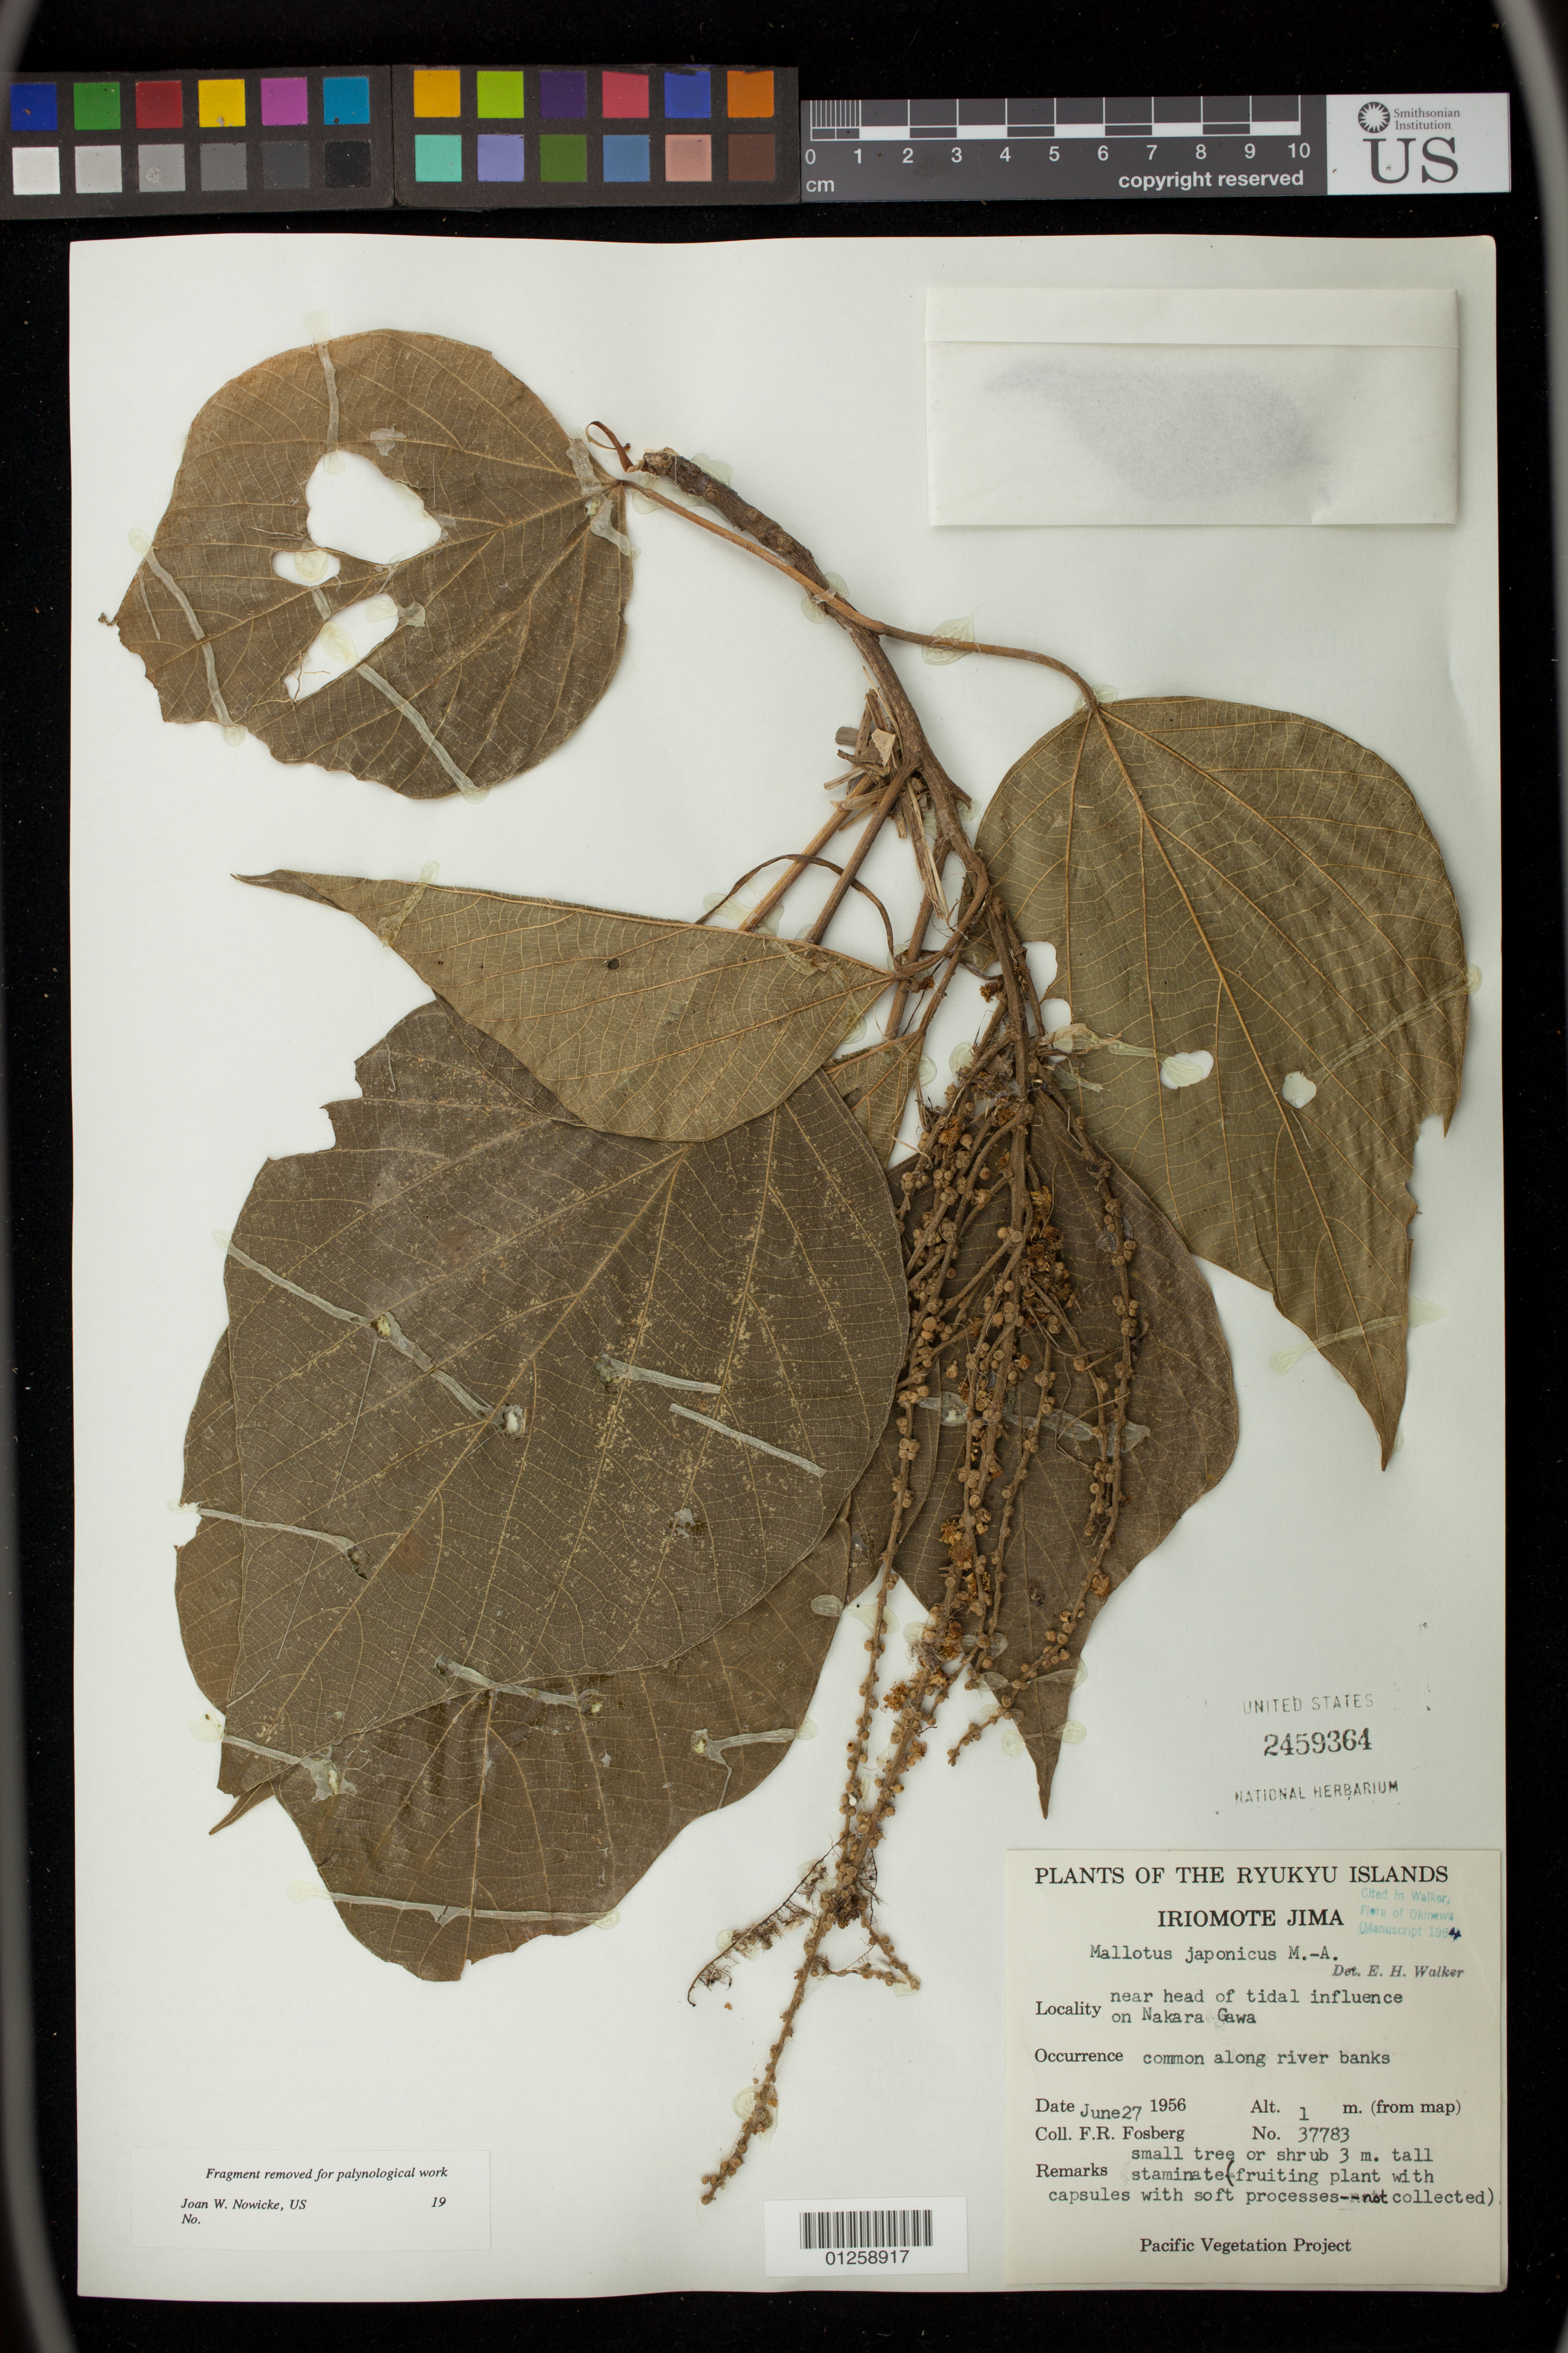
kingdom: Plantae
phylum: Tracheophyta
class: Magnoliopsida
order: Malpighiales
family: Euphorbiaceae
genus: Mallotus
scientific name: Mallotus japonicus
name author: (Spreng.) Müll. Arg.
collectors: F. R. Fosberg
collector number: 37783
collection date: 1956-06-27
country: Japan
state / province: Okinawa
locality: Ryukyu Islands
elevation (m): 1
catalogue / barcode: US 2459364